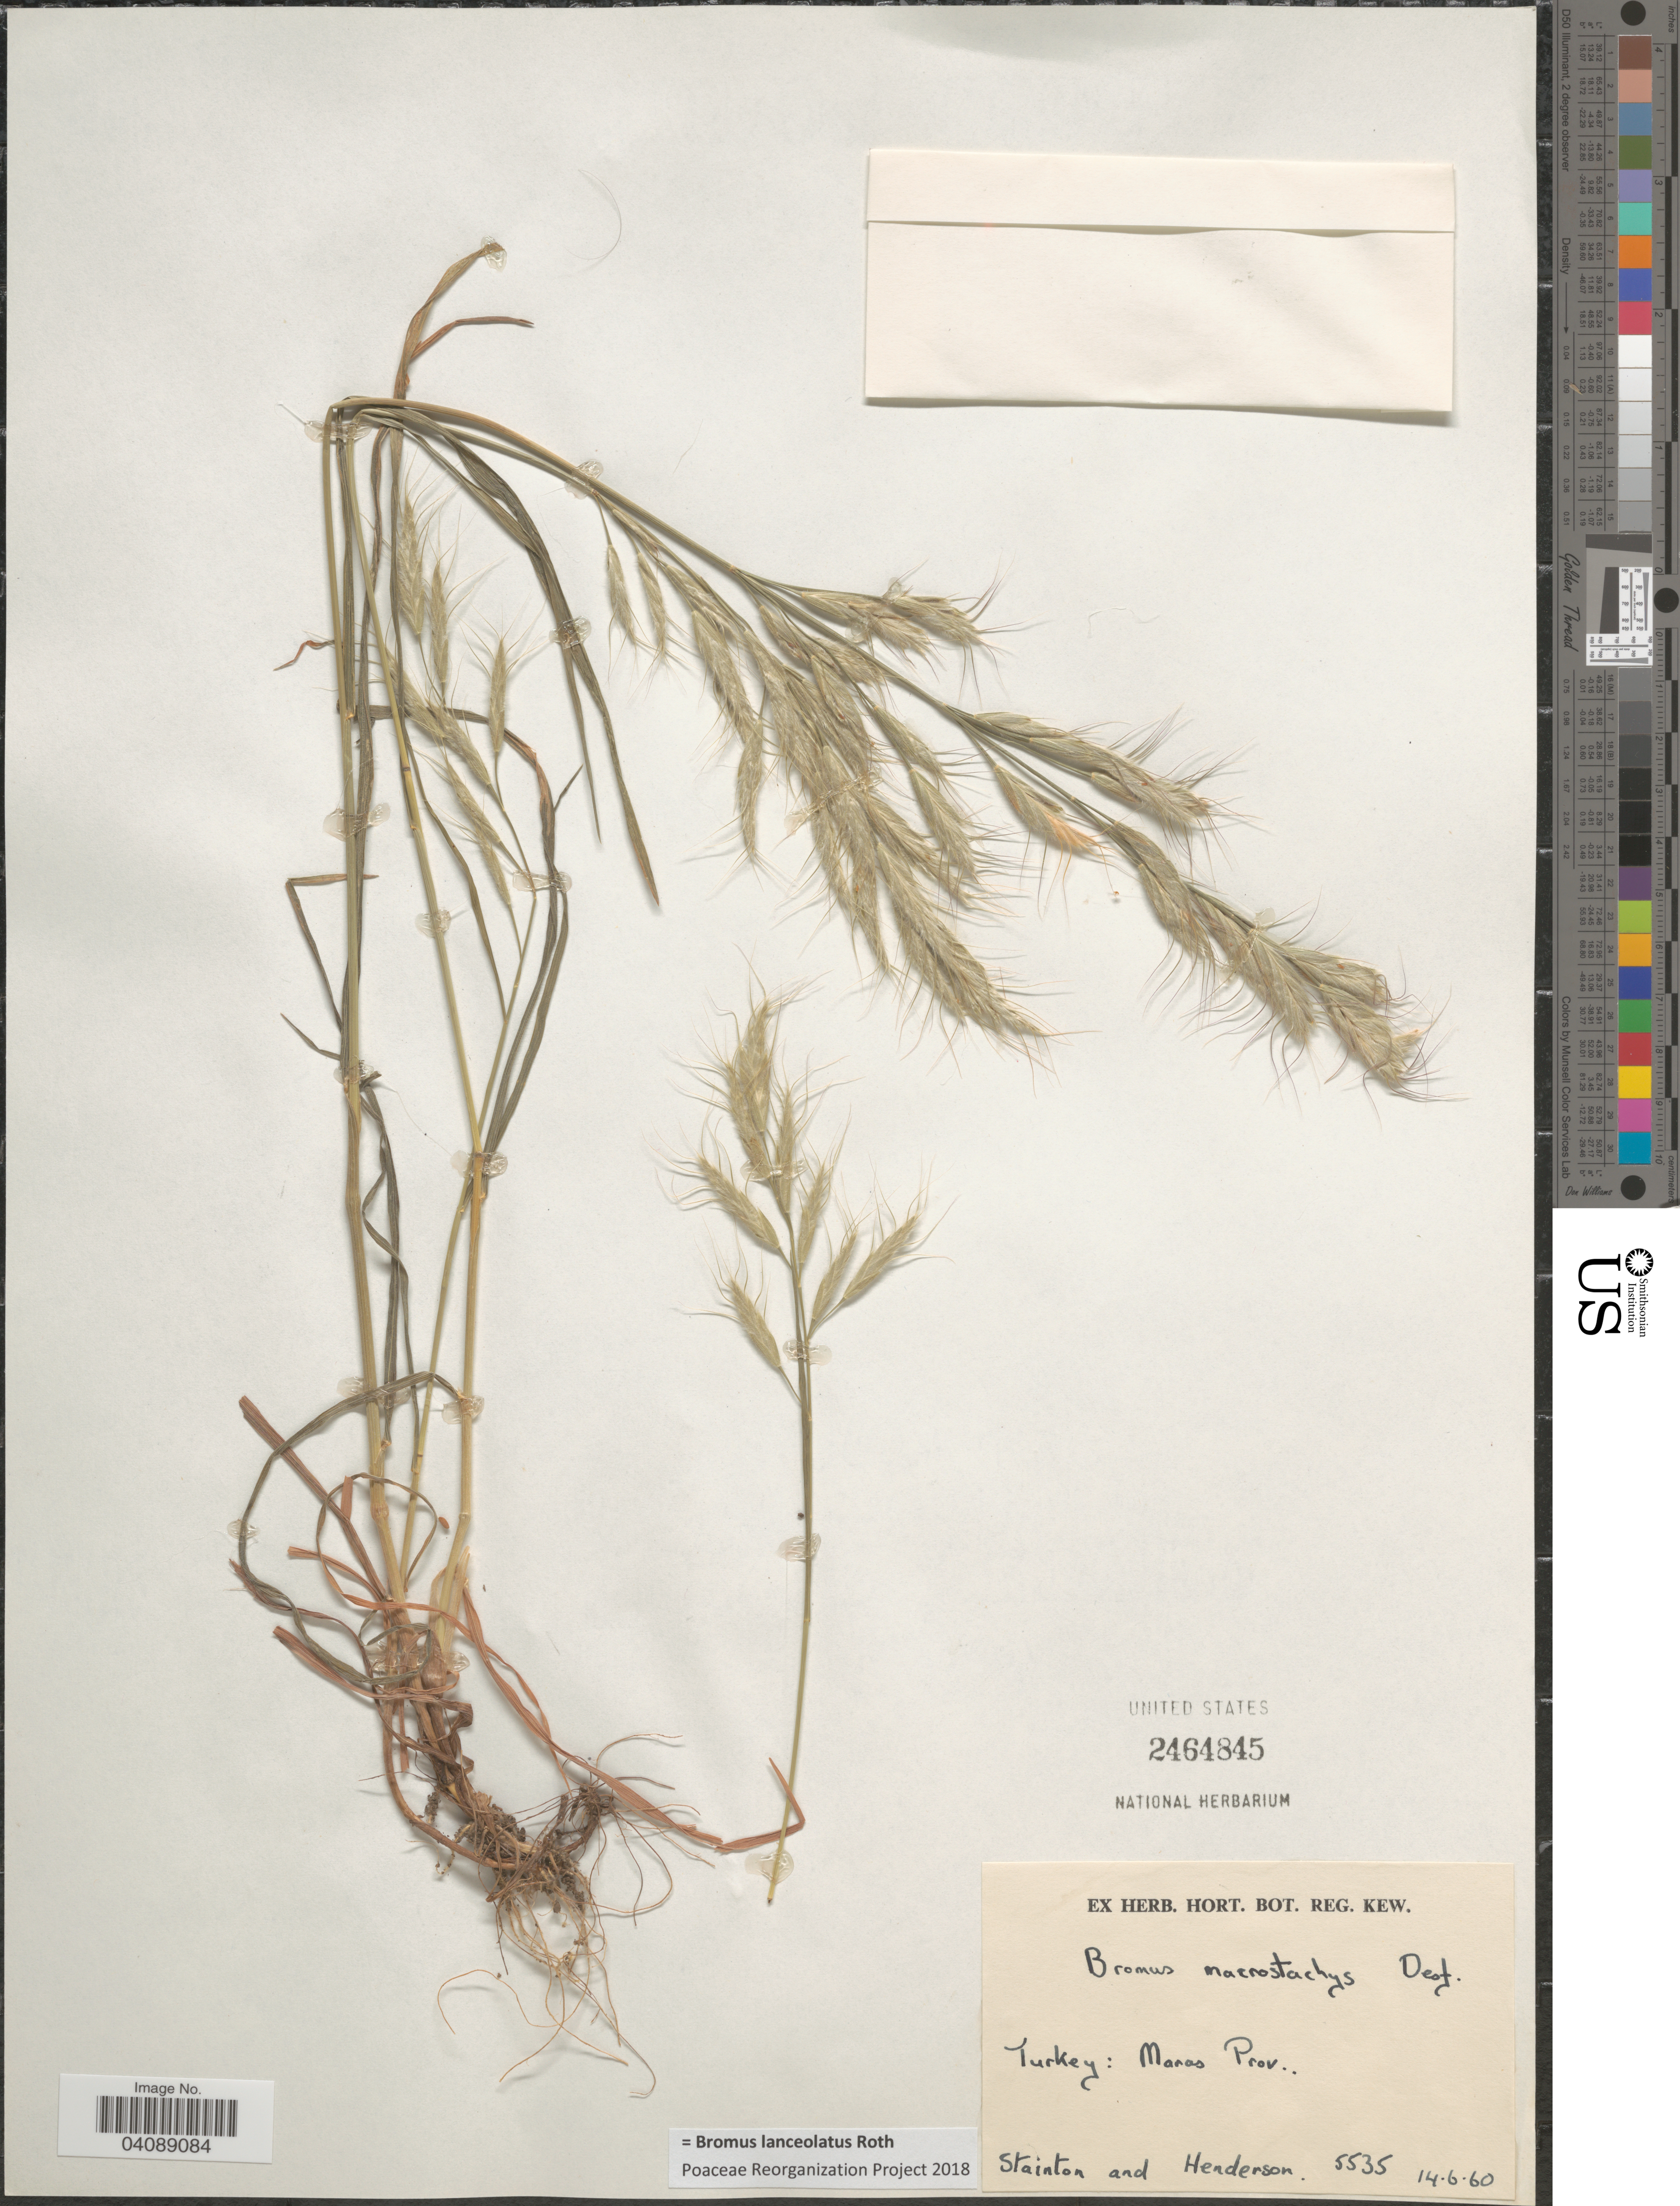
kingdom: Plantae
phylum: Tracheophyta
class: Liliopsida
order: Poales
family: Poaceae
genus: Bromus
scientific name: Bromus lanceolatus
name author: Roth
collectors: -. Stainton & -. Henderson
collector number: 5535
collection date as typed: Transcribed d/m/y: 14/6/60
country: Turkey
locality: Maras Prov.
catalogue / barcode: US 2464845